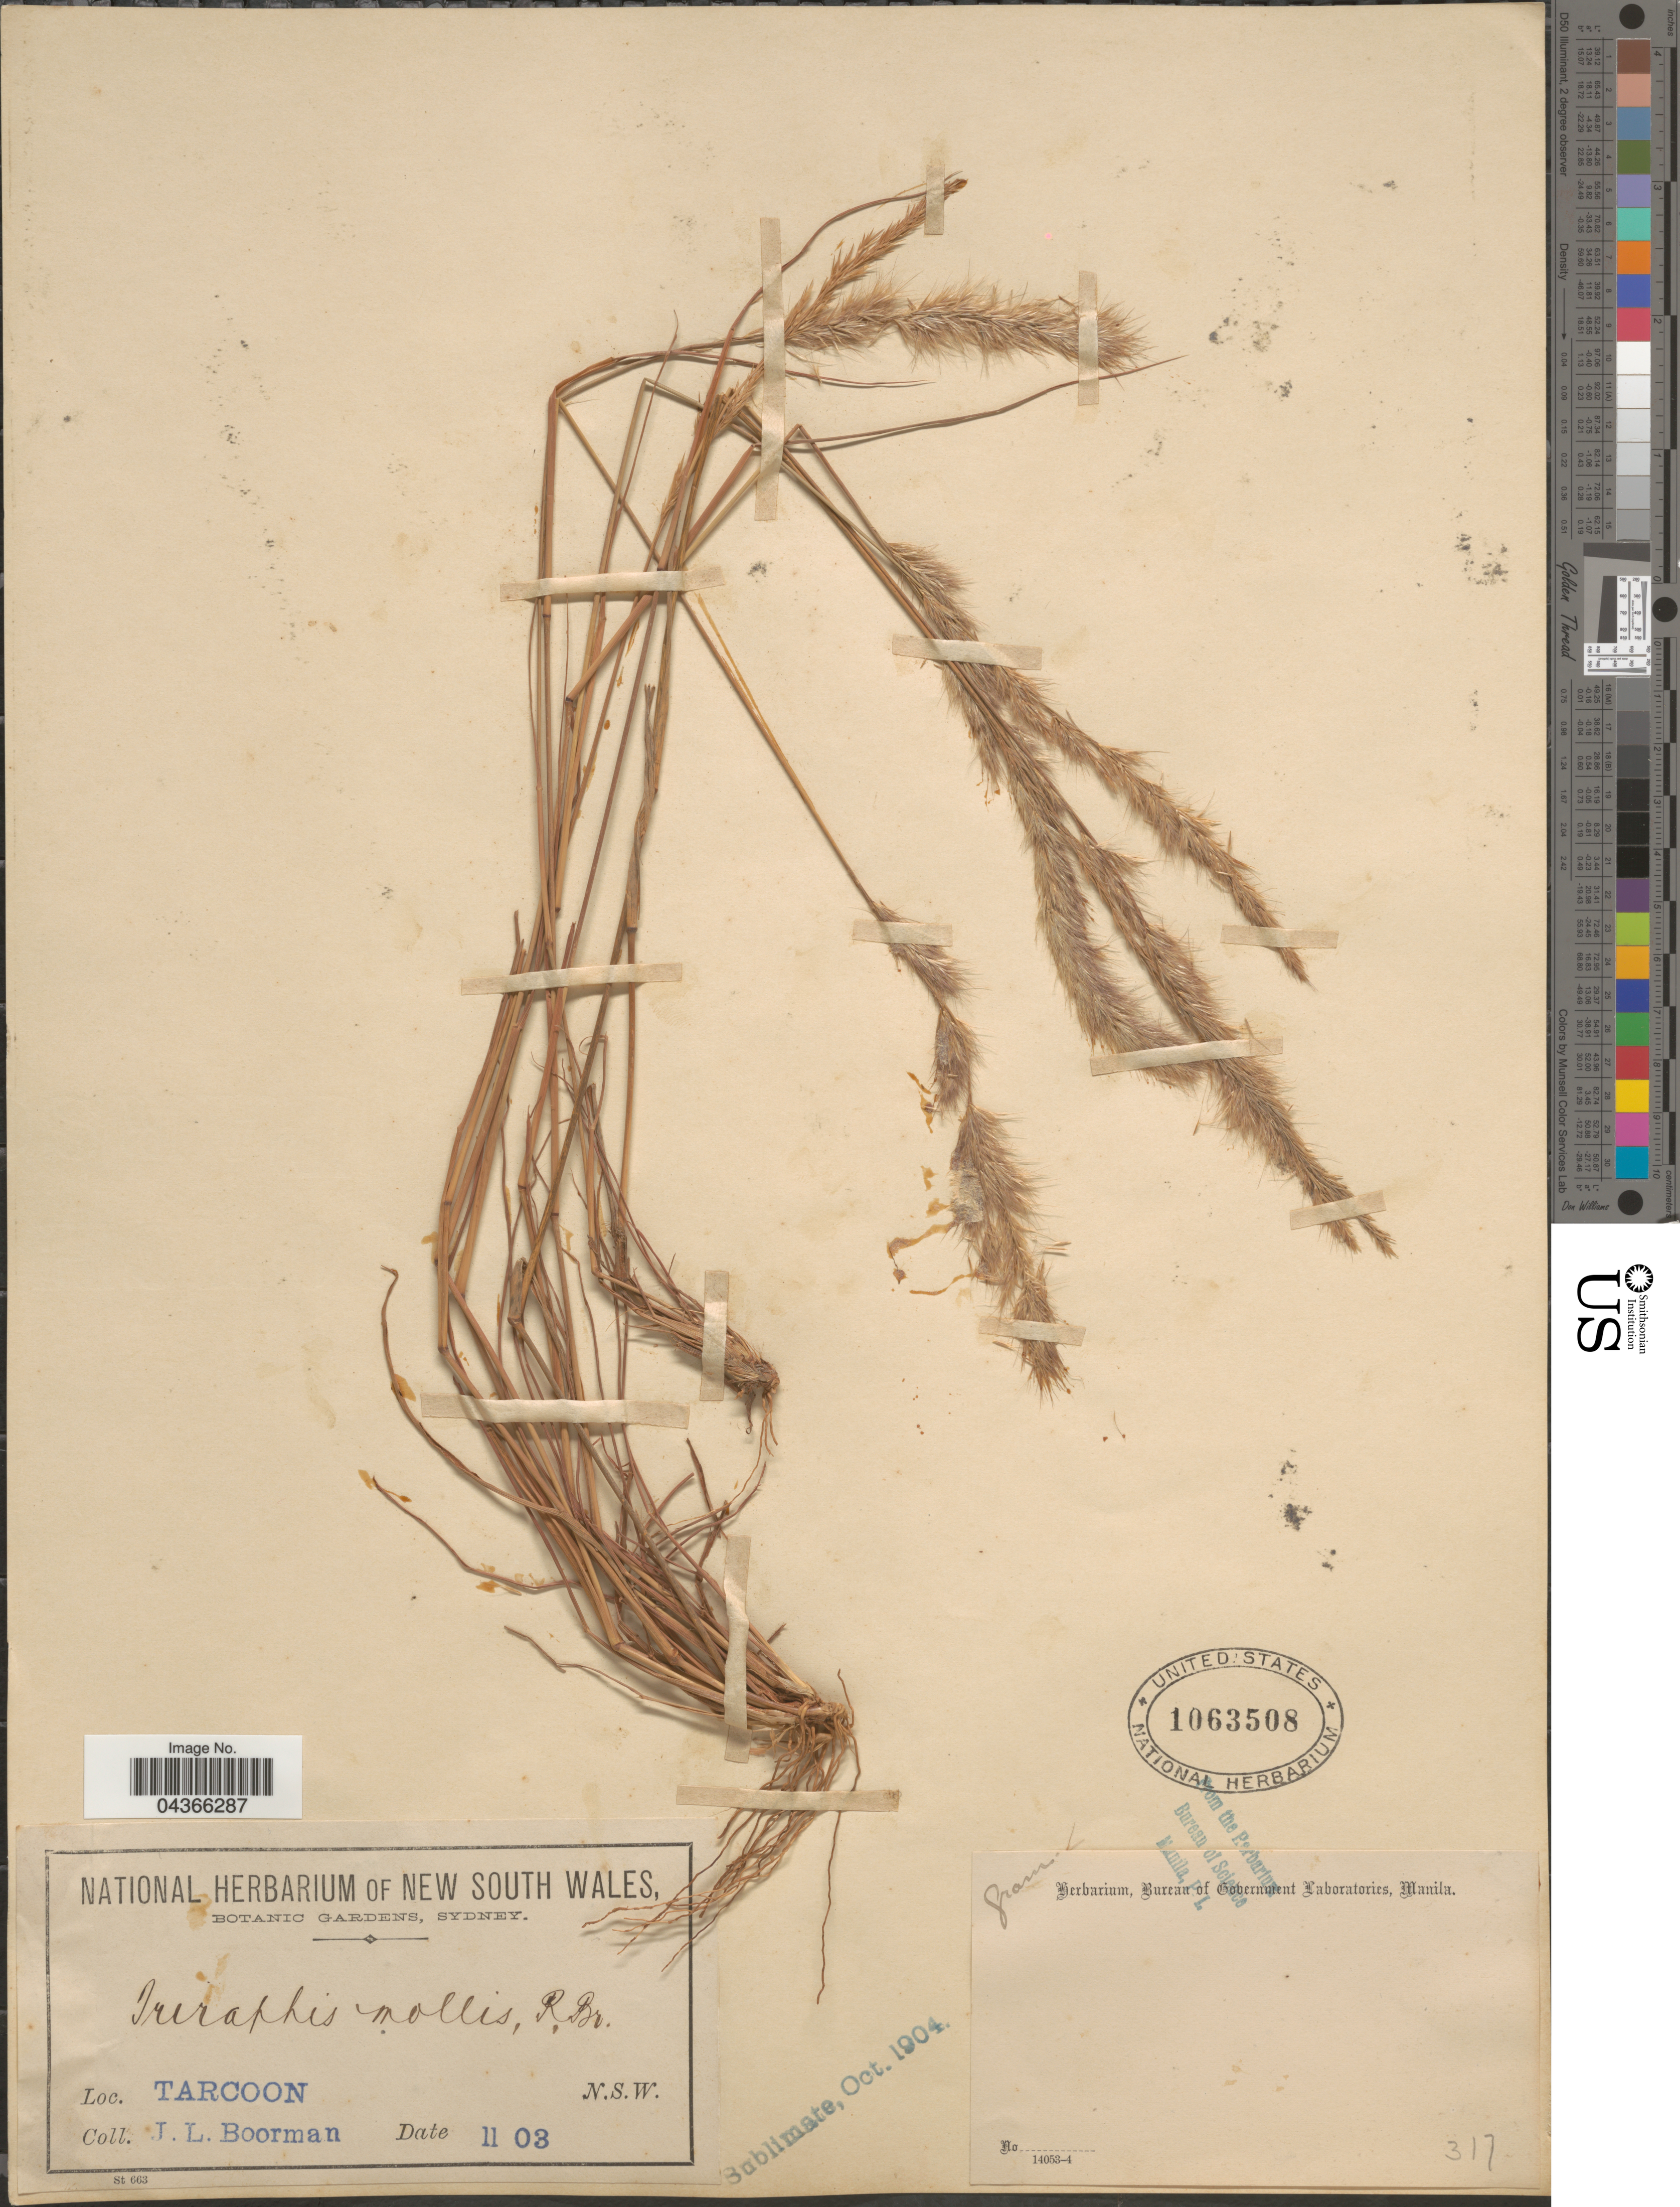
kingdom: Plantae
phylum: Tracheophyta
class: Liliopsida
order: Poales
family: Poaceae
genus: Triraphis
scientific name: Triraphis mollis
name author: R. Br.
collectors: J. Boorman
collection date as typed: Transcribed d/m/y: /2/3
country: Australia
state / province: New South Wales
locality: Tarcoon. N.S.W.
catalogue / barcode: US 1063508